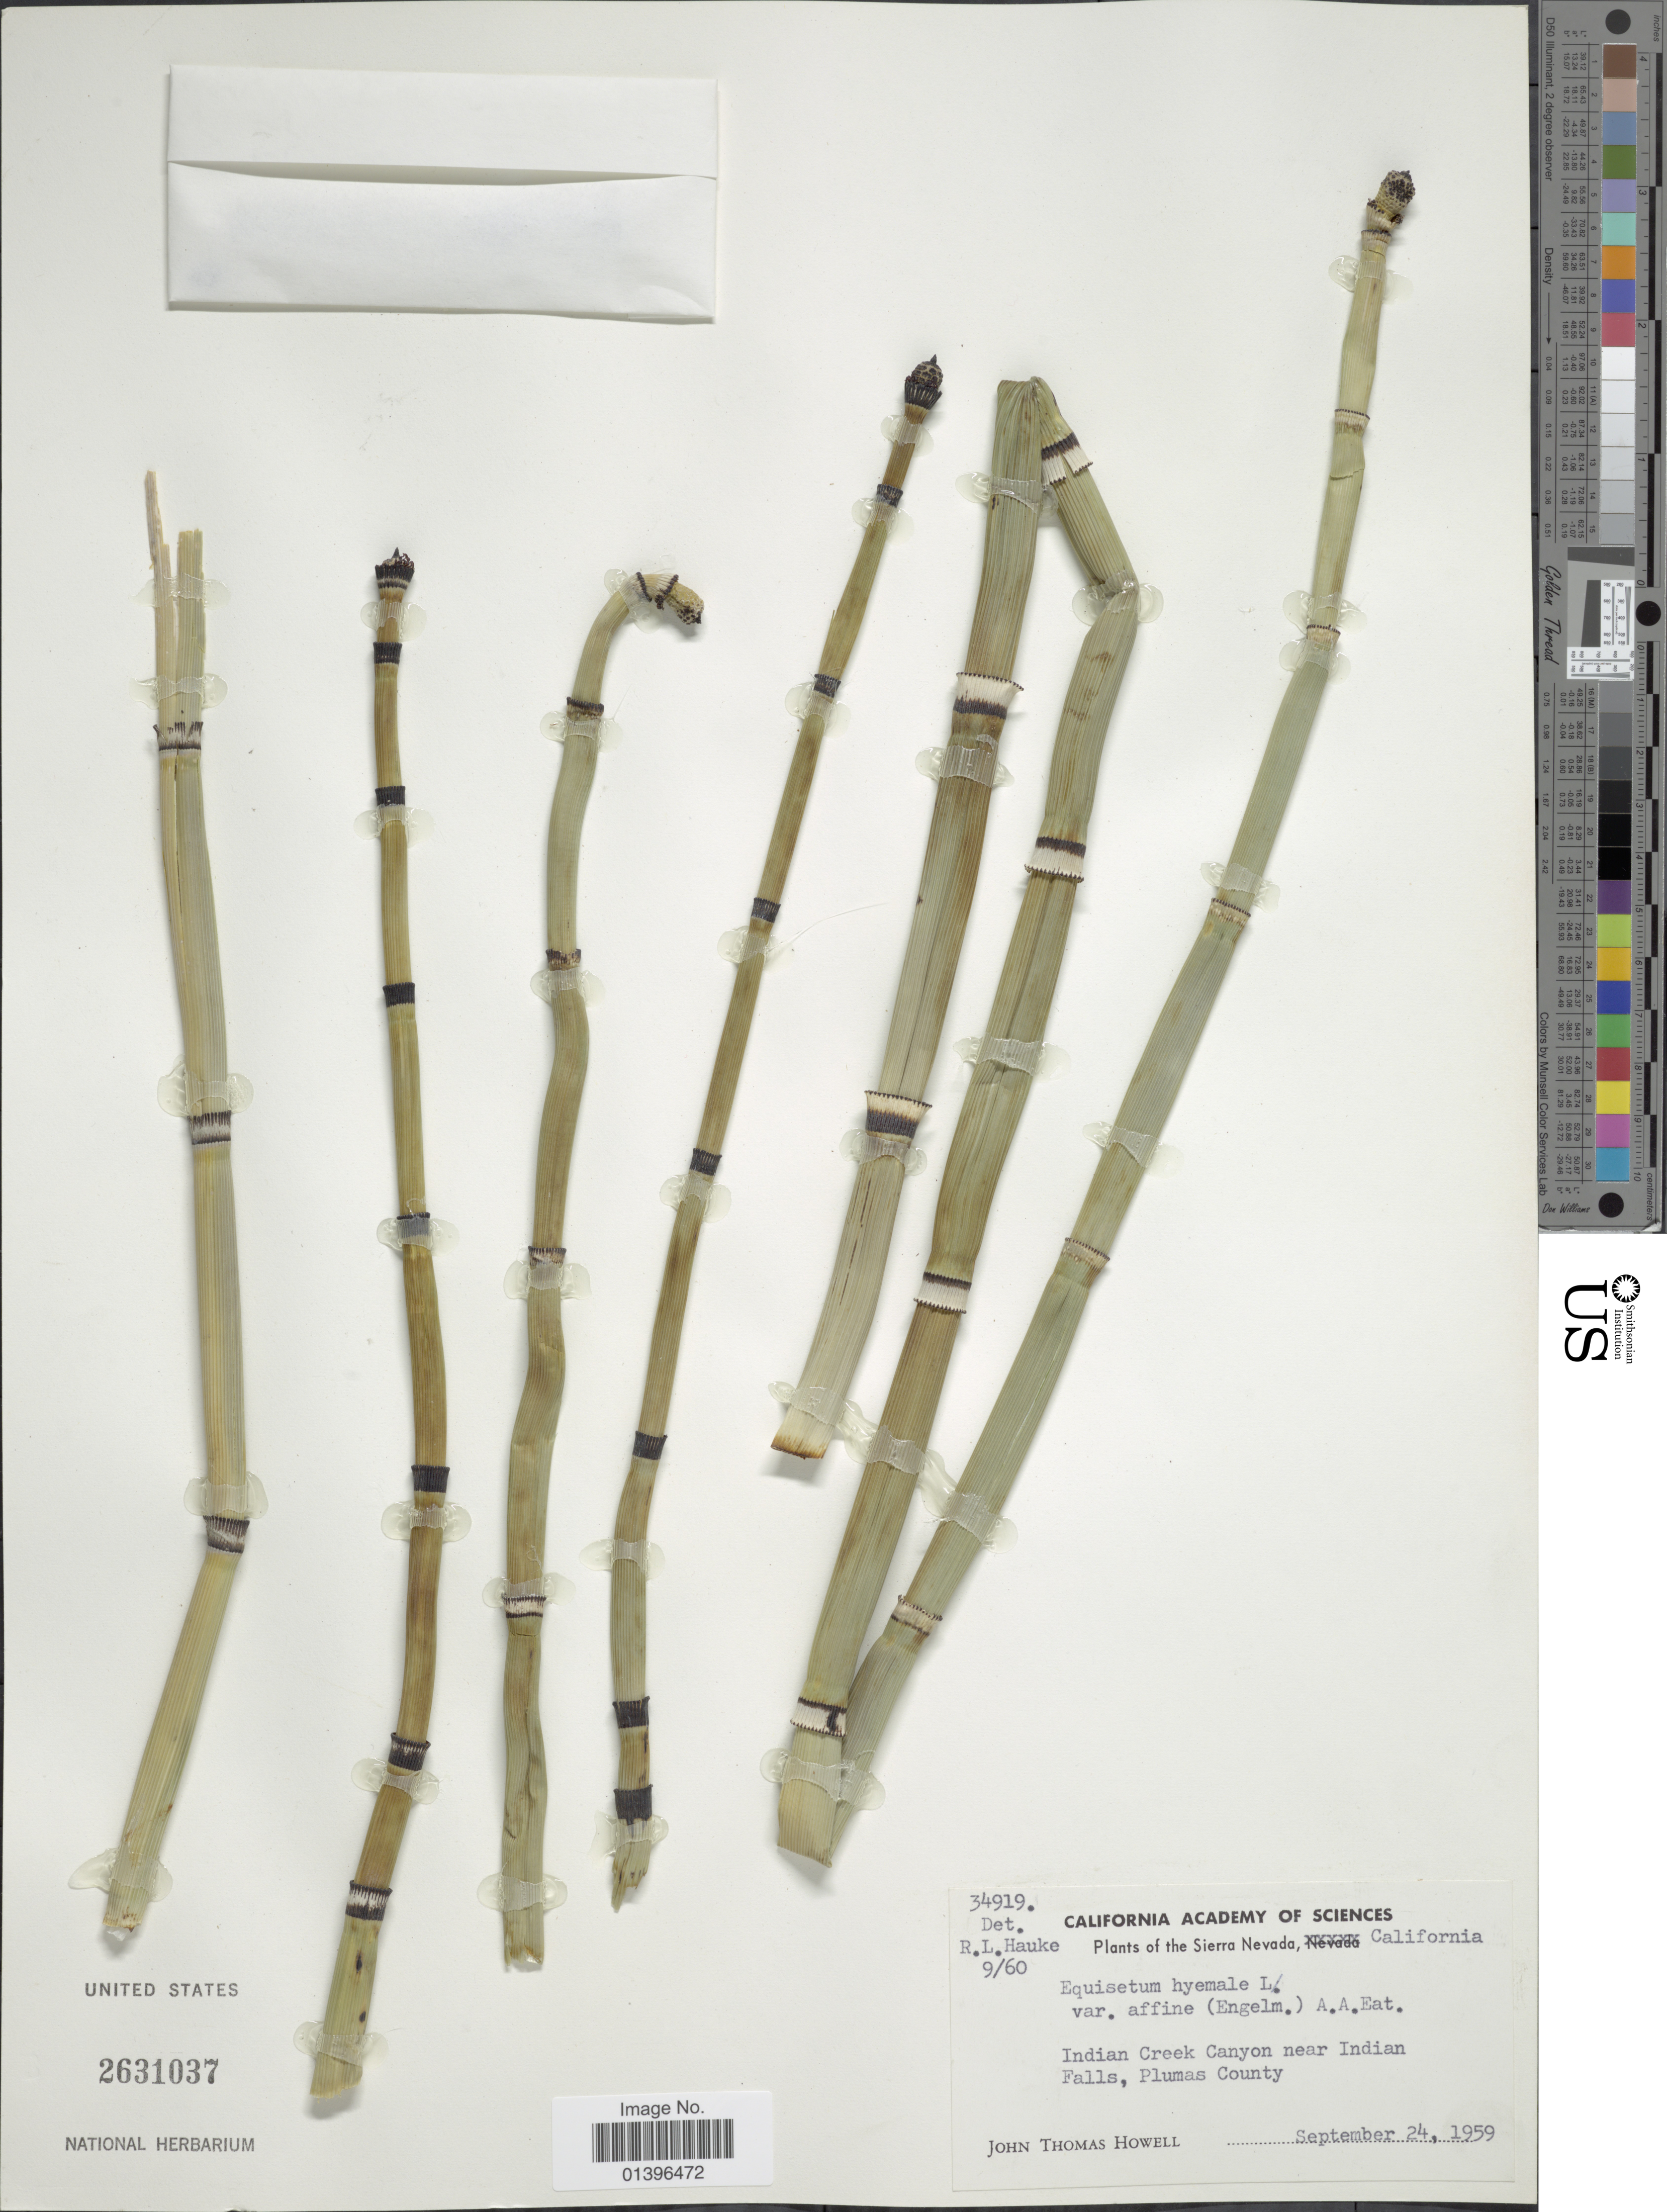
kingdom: Plantae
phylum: Tracheophyta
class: Polypodiopsida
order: Equisetales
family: Equisetaceae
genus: Equisetum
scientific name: Equisetum hyemale var. affine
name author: (Engelm.) A.A. Eaton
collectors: J. H. Thomas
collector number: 34919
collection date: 1959-09-24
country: United States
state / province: California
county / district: Plumas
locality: Sierra Nevada. Indian Creek Canyon near Indian Falls, Plumas County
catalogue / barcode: US 2631037